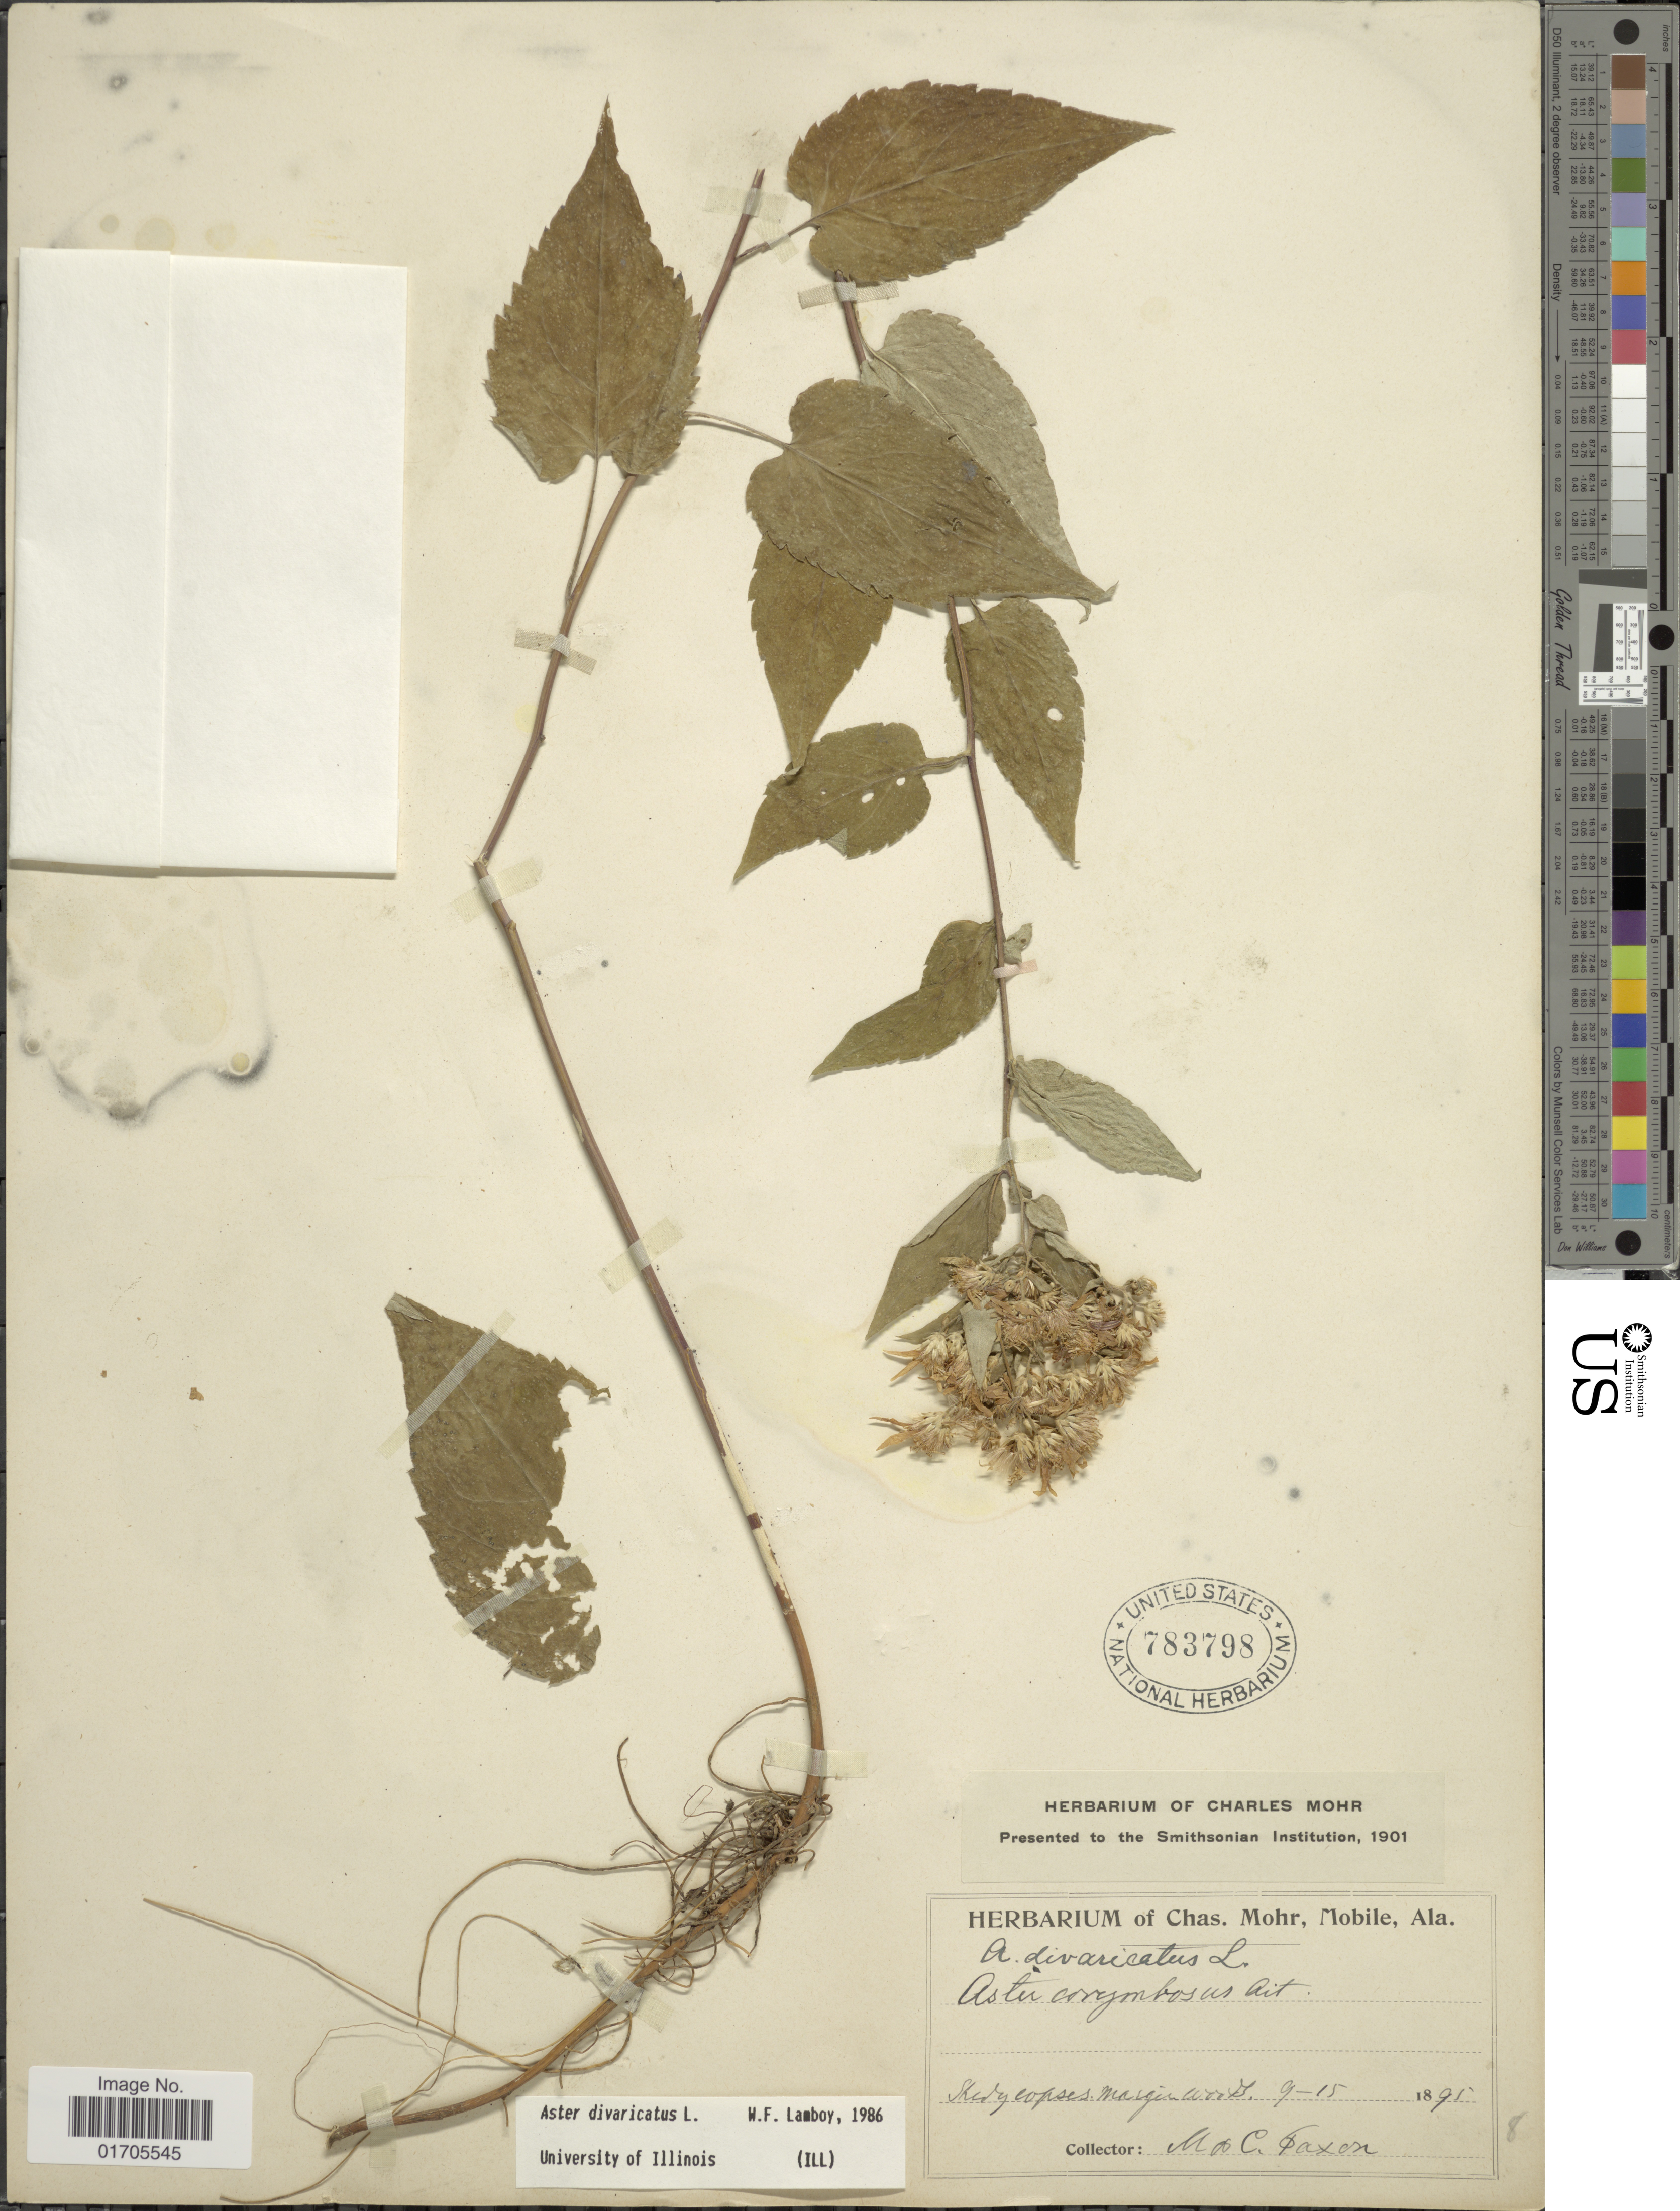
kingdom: Plantae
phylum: Tracheophyta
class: Magnoliopsida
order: Asterales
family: Asteraceae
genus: Eurybia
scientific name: Eurybia divaricata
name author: (L.) G.L. Nesom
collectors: M. Faxon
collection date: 1895-09-15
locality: Shady copses, margin woods.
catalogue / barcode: US 783798